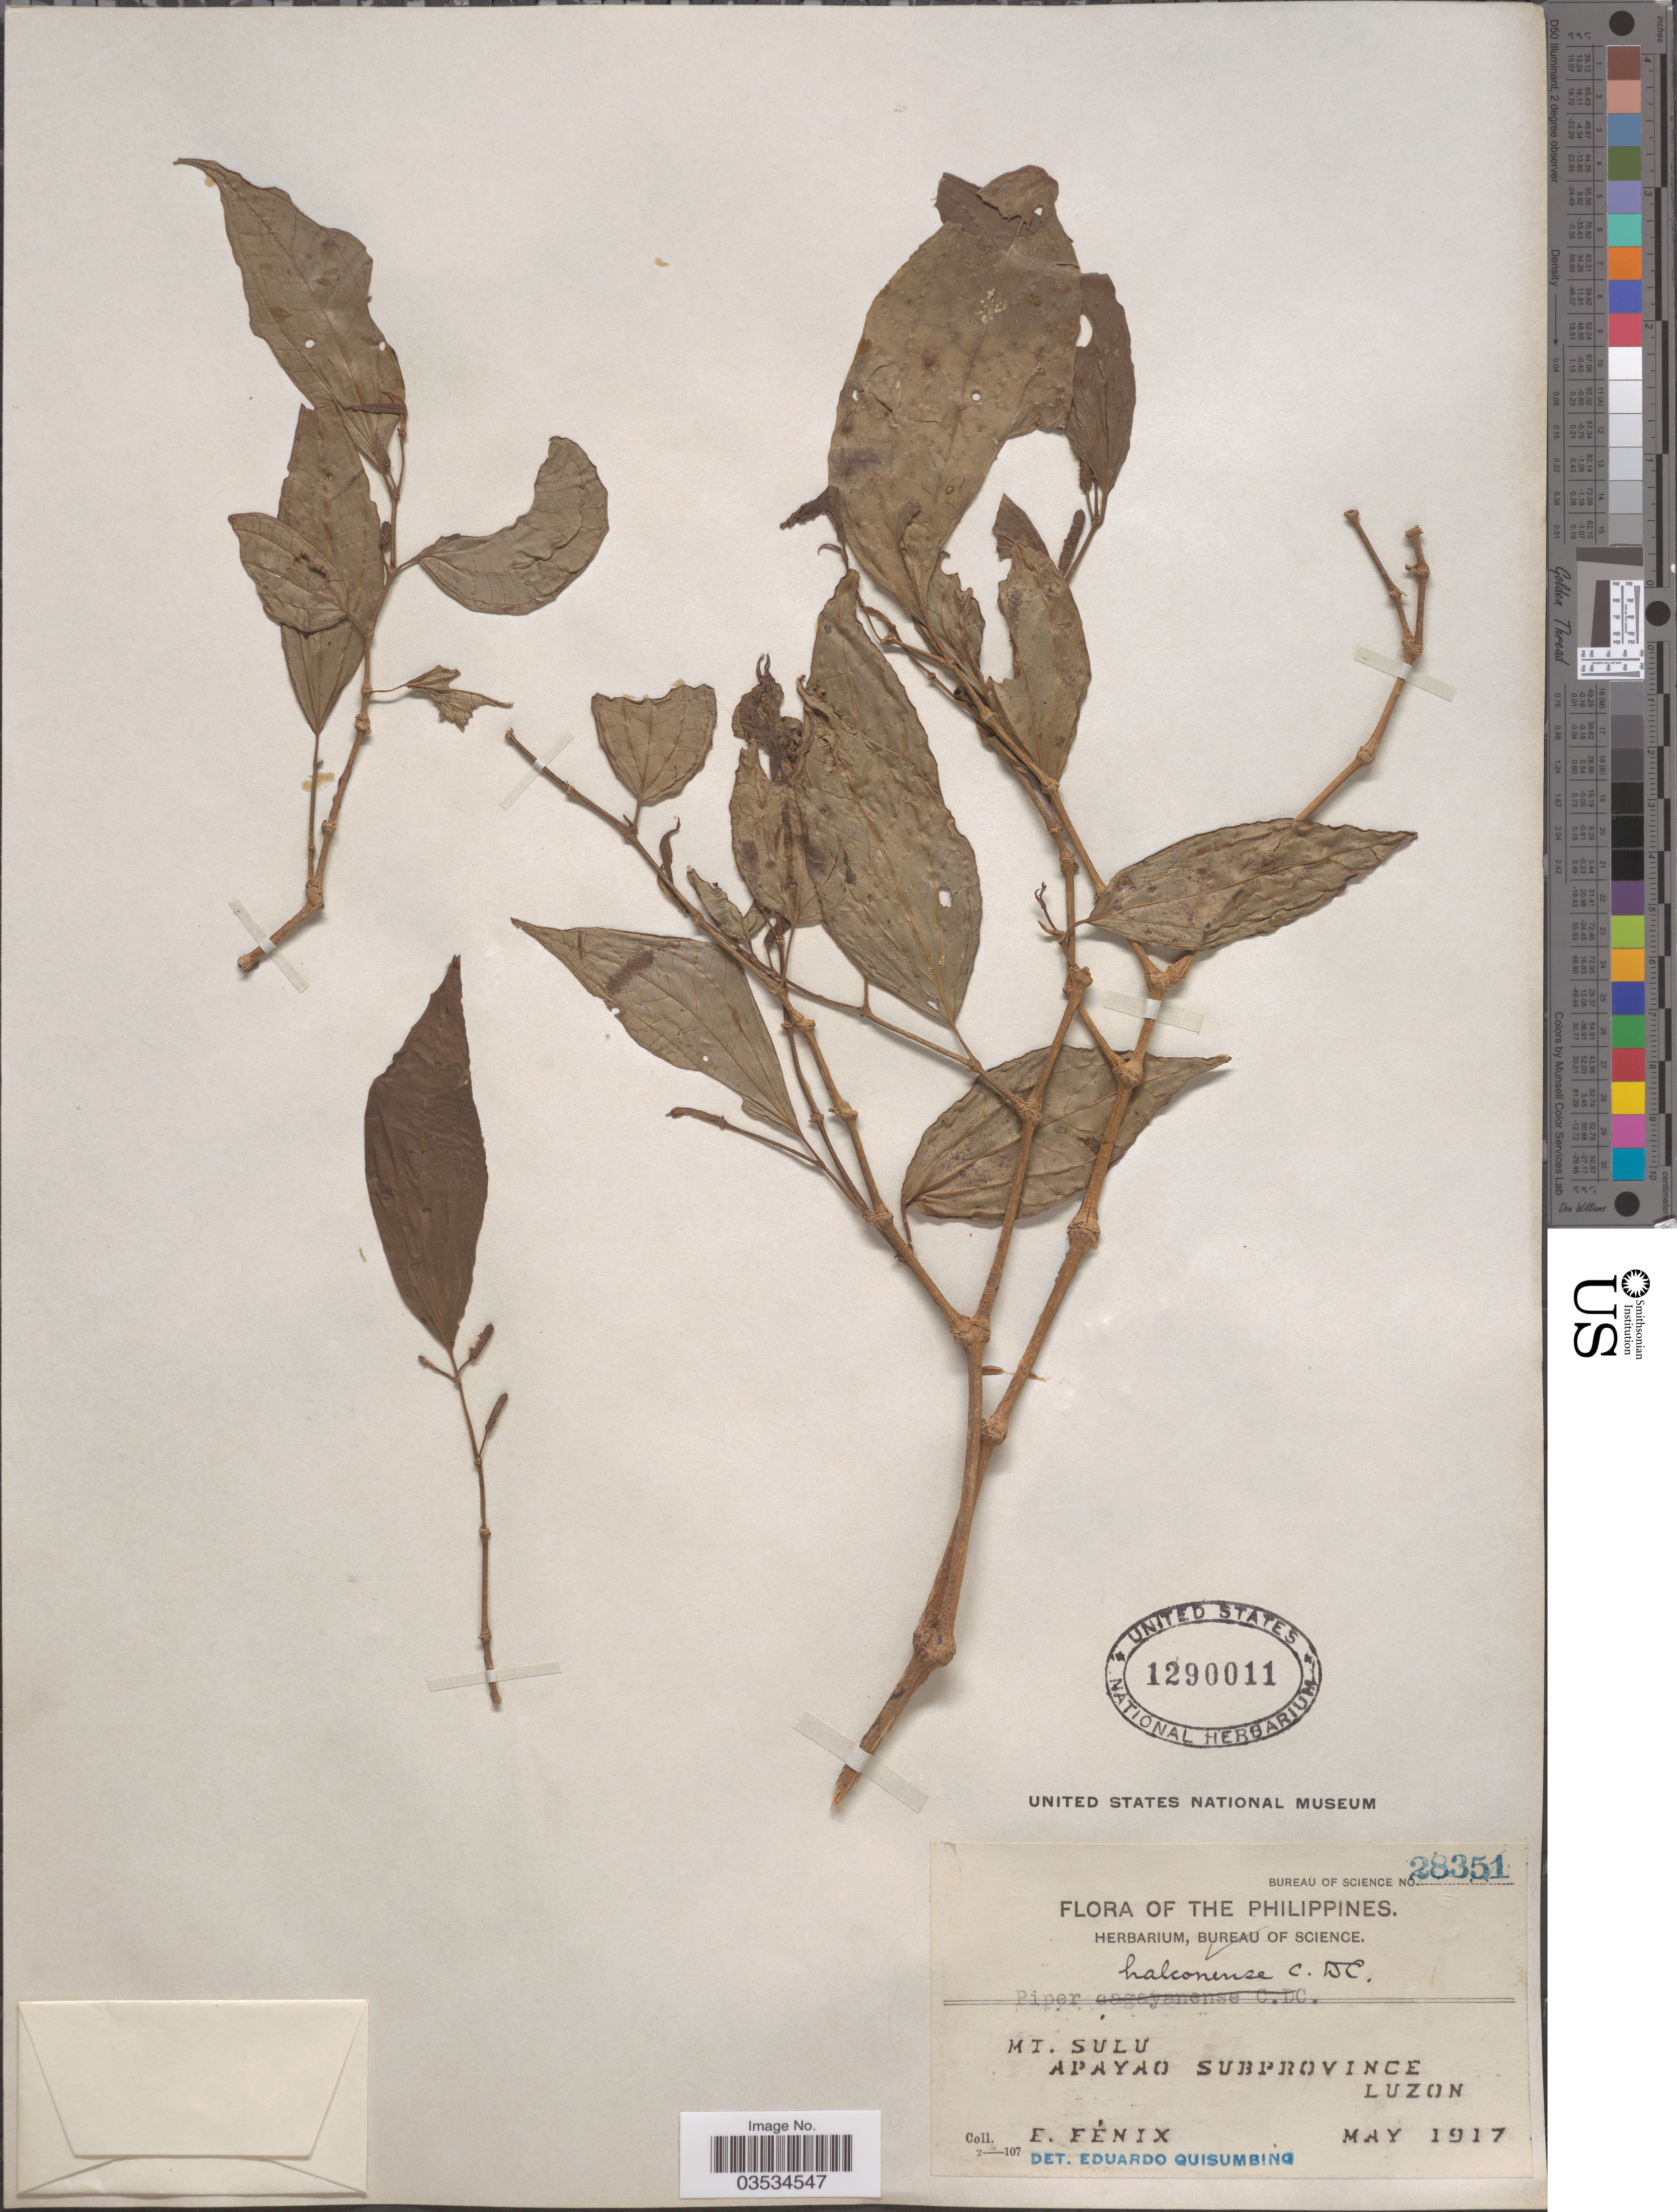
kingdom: Plantae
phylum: Tracheophyta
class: Magnoliopsida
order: Piperales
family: Piperaceae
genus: Piper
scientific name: Piper halconense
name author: C. DC.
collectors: E. Fénix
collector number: Bureau of Science 28351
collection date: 1917-05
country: Philippines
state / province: Muslim Mindanao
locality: Mt. Sulu. Apayao Subprovince. Luzon.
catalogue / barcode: US 1290011